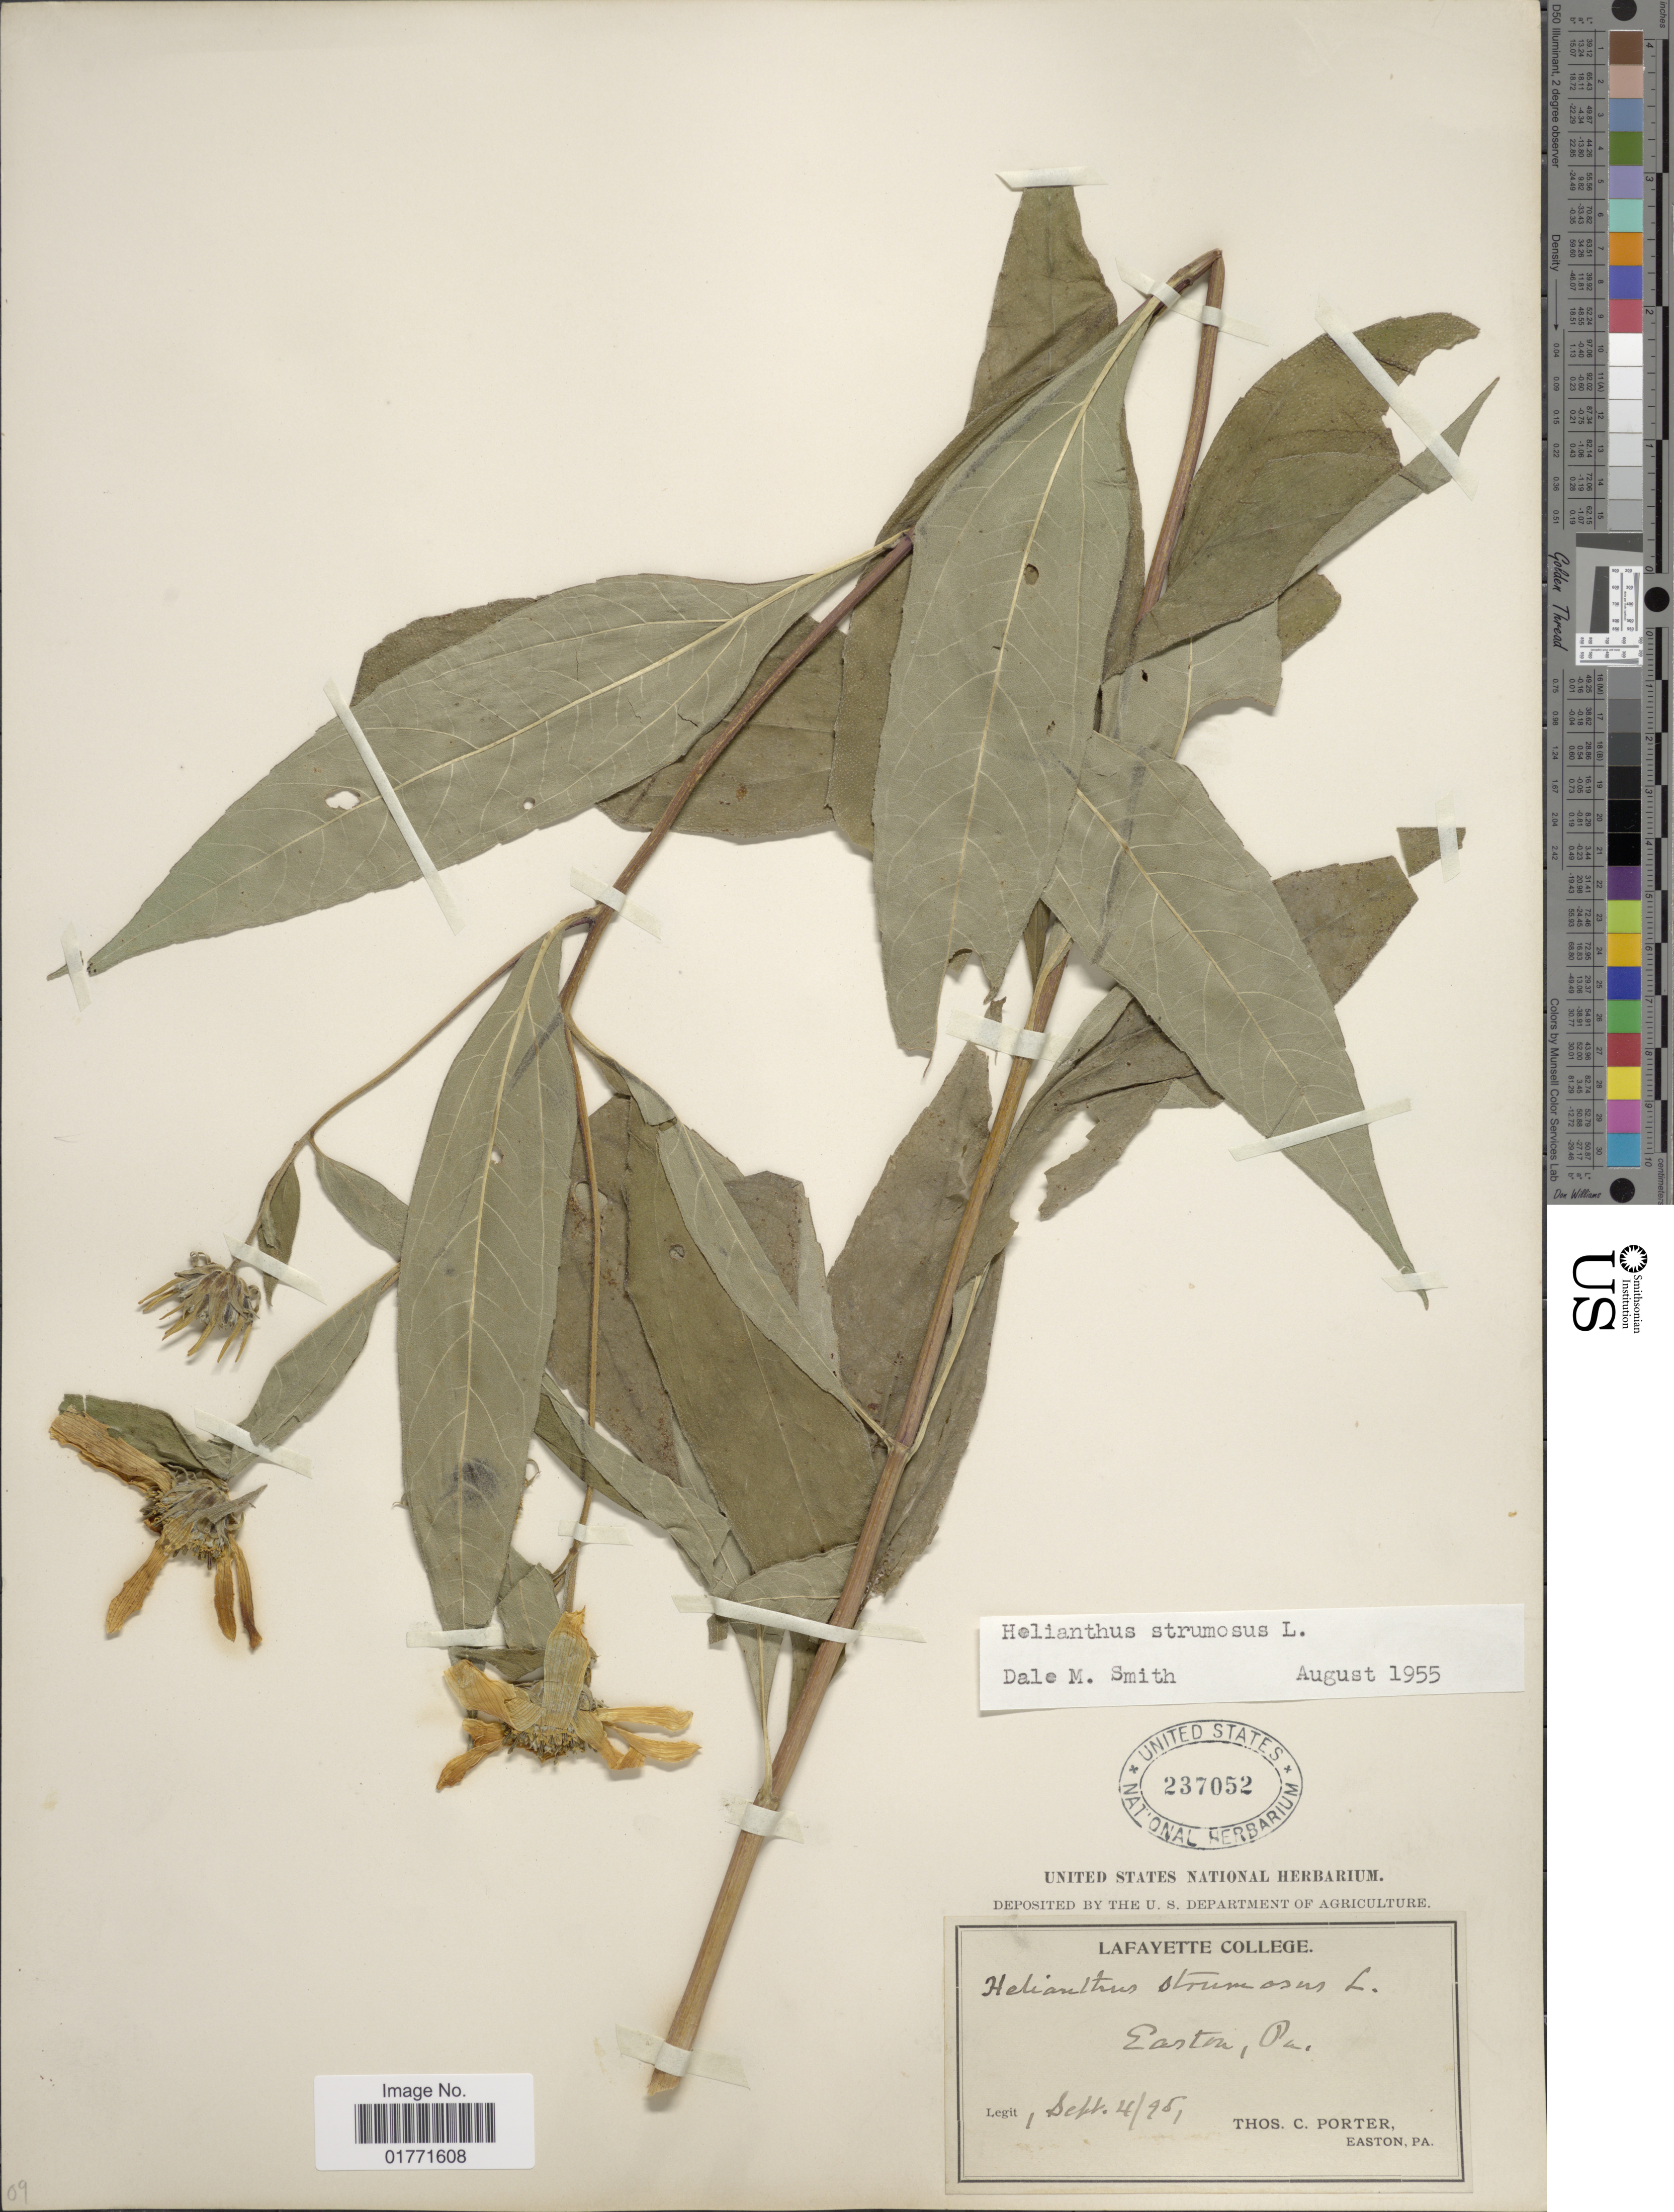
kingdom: Plantae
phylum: Tracheophyta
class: Magnoliopsida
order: Asterales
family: Asteraceae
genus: Helianthus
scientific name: Helianthus strumosus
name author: L.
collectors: T. C. Porter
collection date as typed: Transcribed d/m/y: 4/9/95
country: United States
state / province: Pennsylvania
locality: Easton, Pa.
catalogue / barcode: US 237052